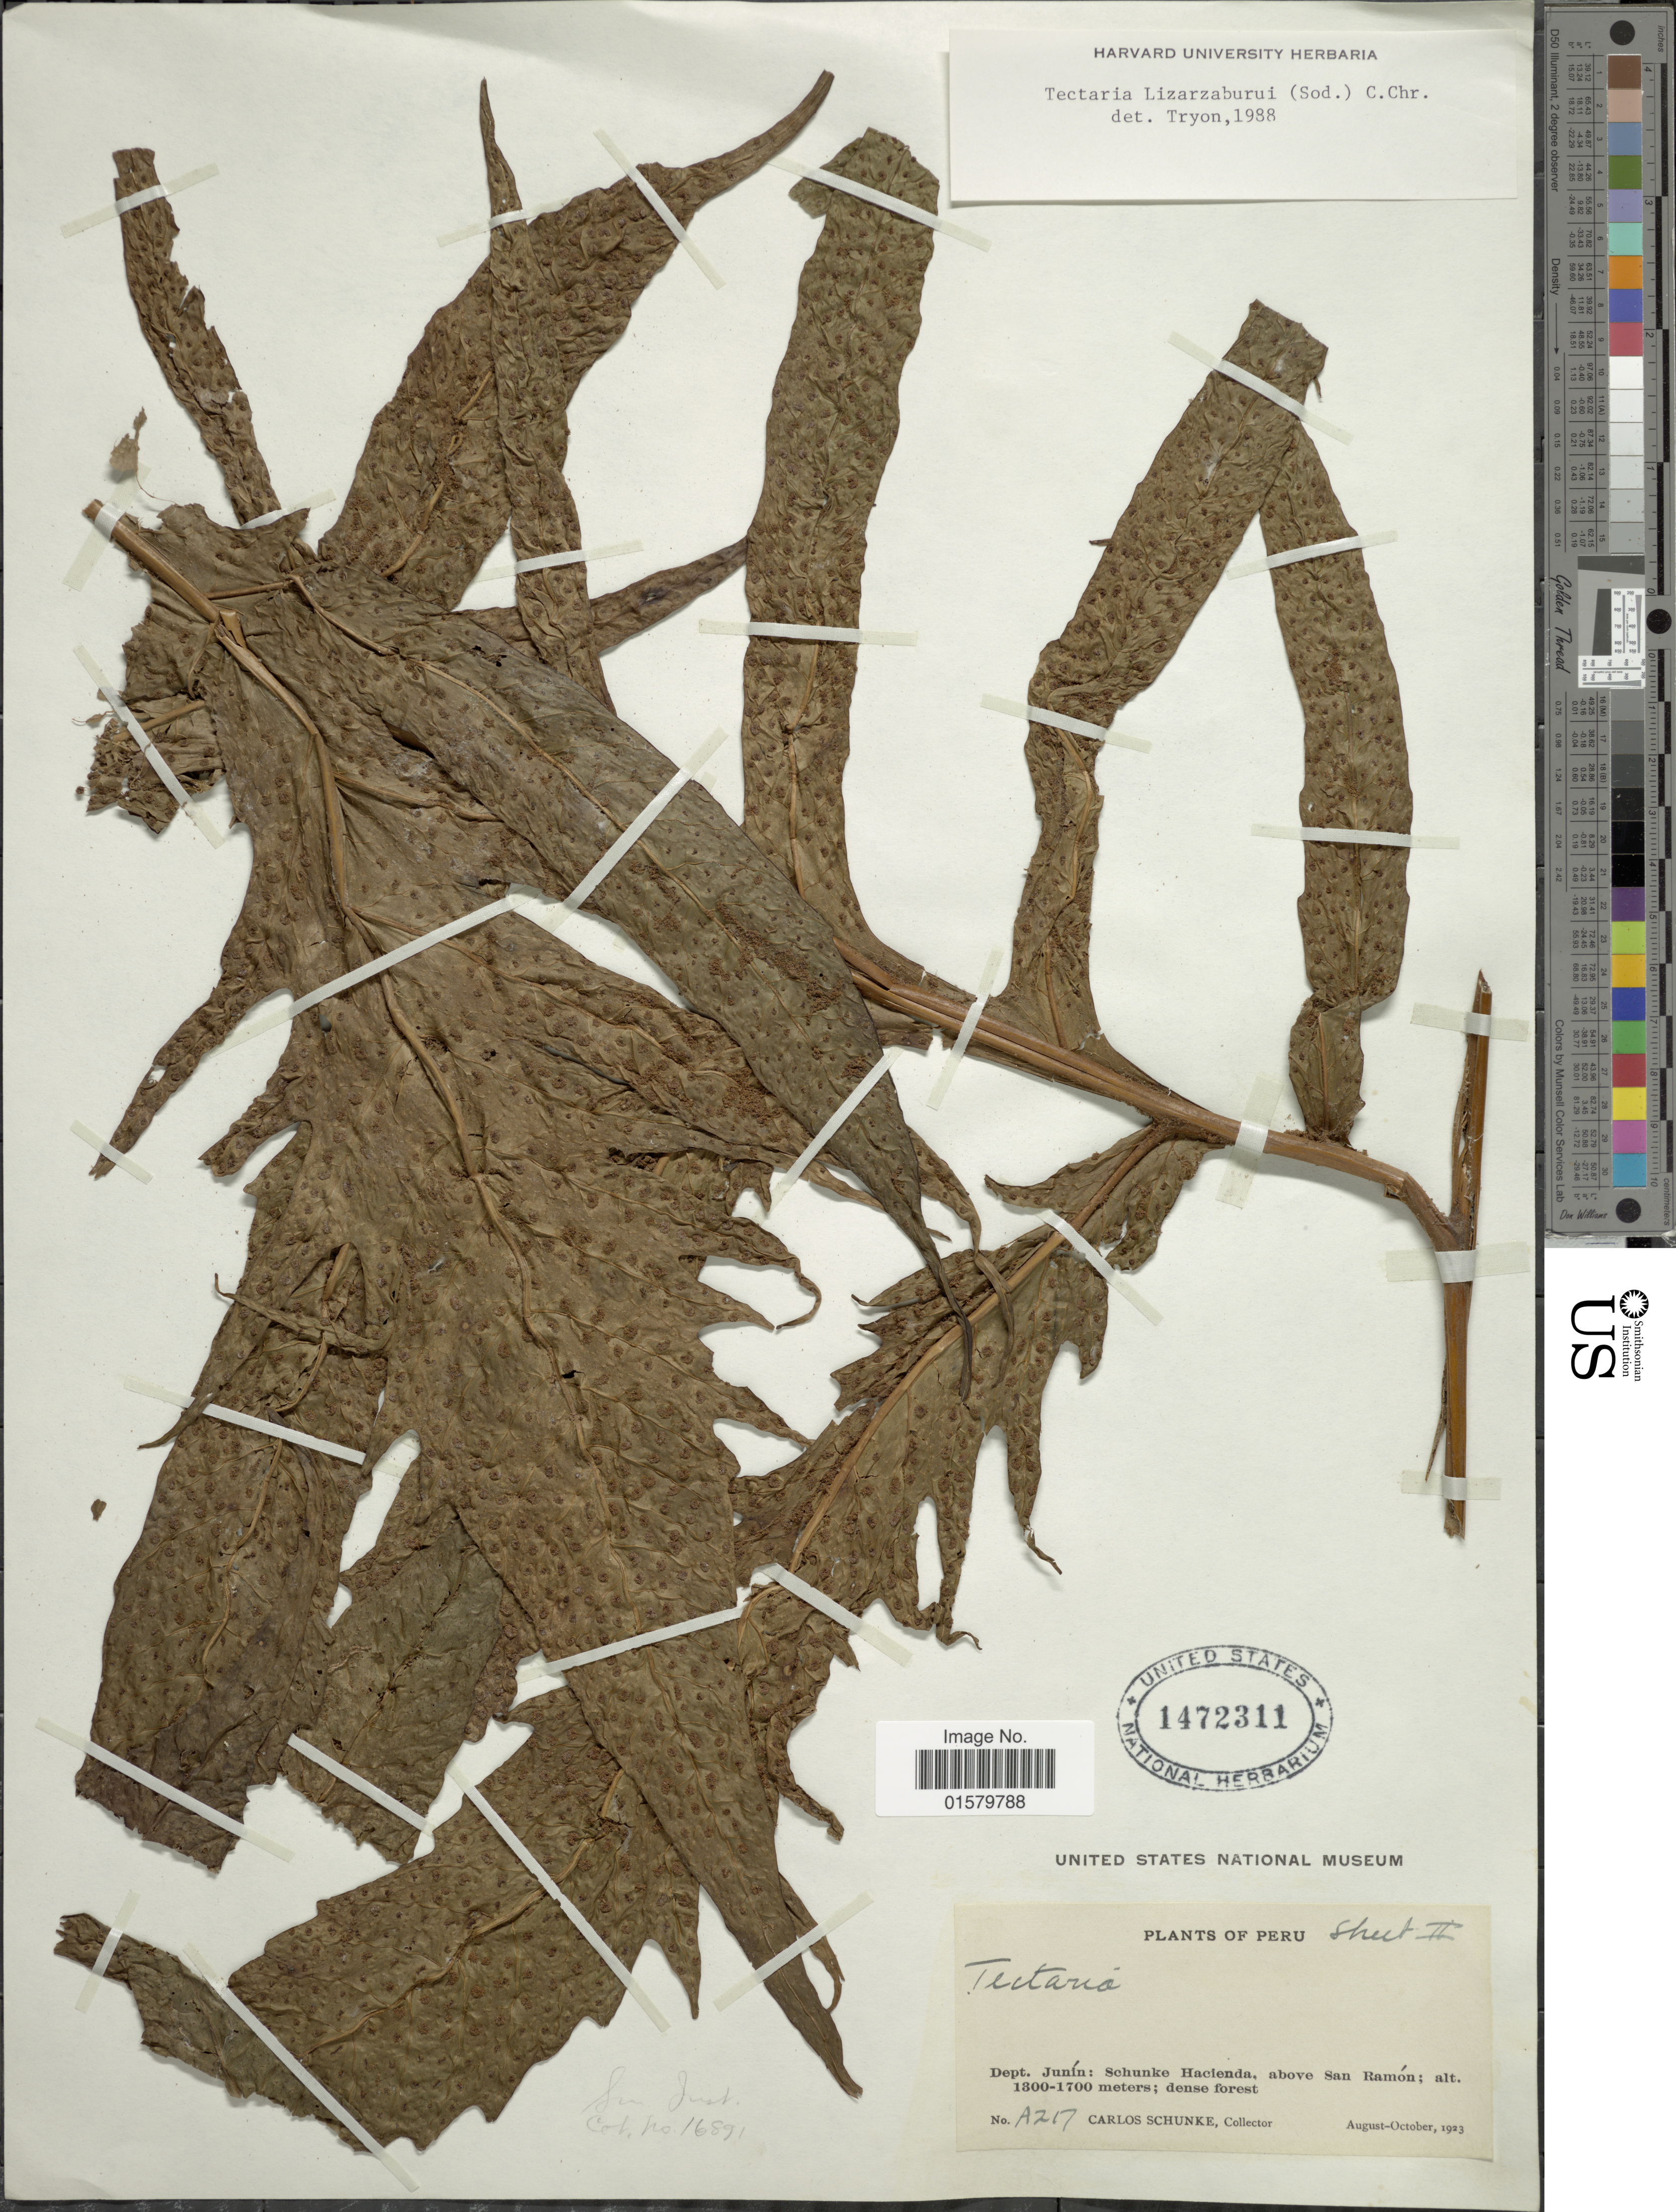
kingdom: Plantae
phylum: Tracheophyta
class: Polypodiopsida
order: Polypodiales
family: Tectariaceae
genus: Tectaria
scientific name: Tectaria lizarzaburui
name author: (Sodiro) C. Chr.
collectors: C. Schunke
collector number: A217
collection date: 1923-08/1923-10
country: Peru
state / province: Junín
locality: Dept. Junin: Schunke Hacienda, above San Ramon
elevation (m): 1300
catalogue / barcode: US 1472311